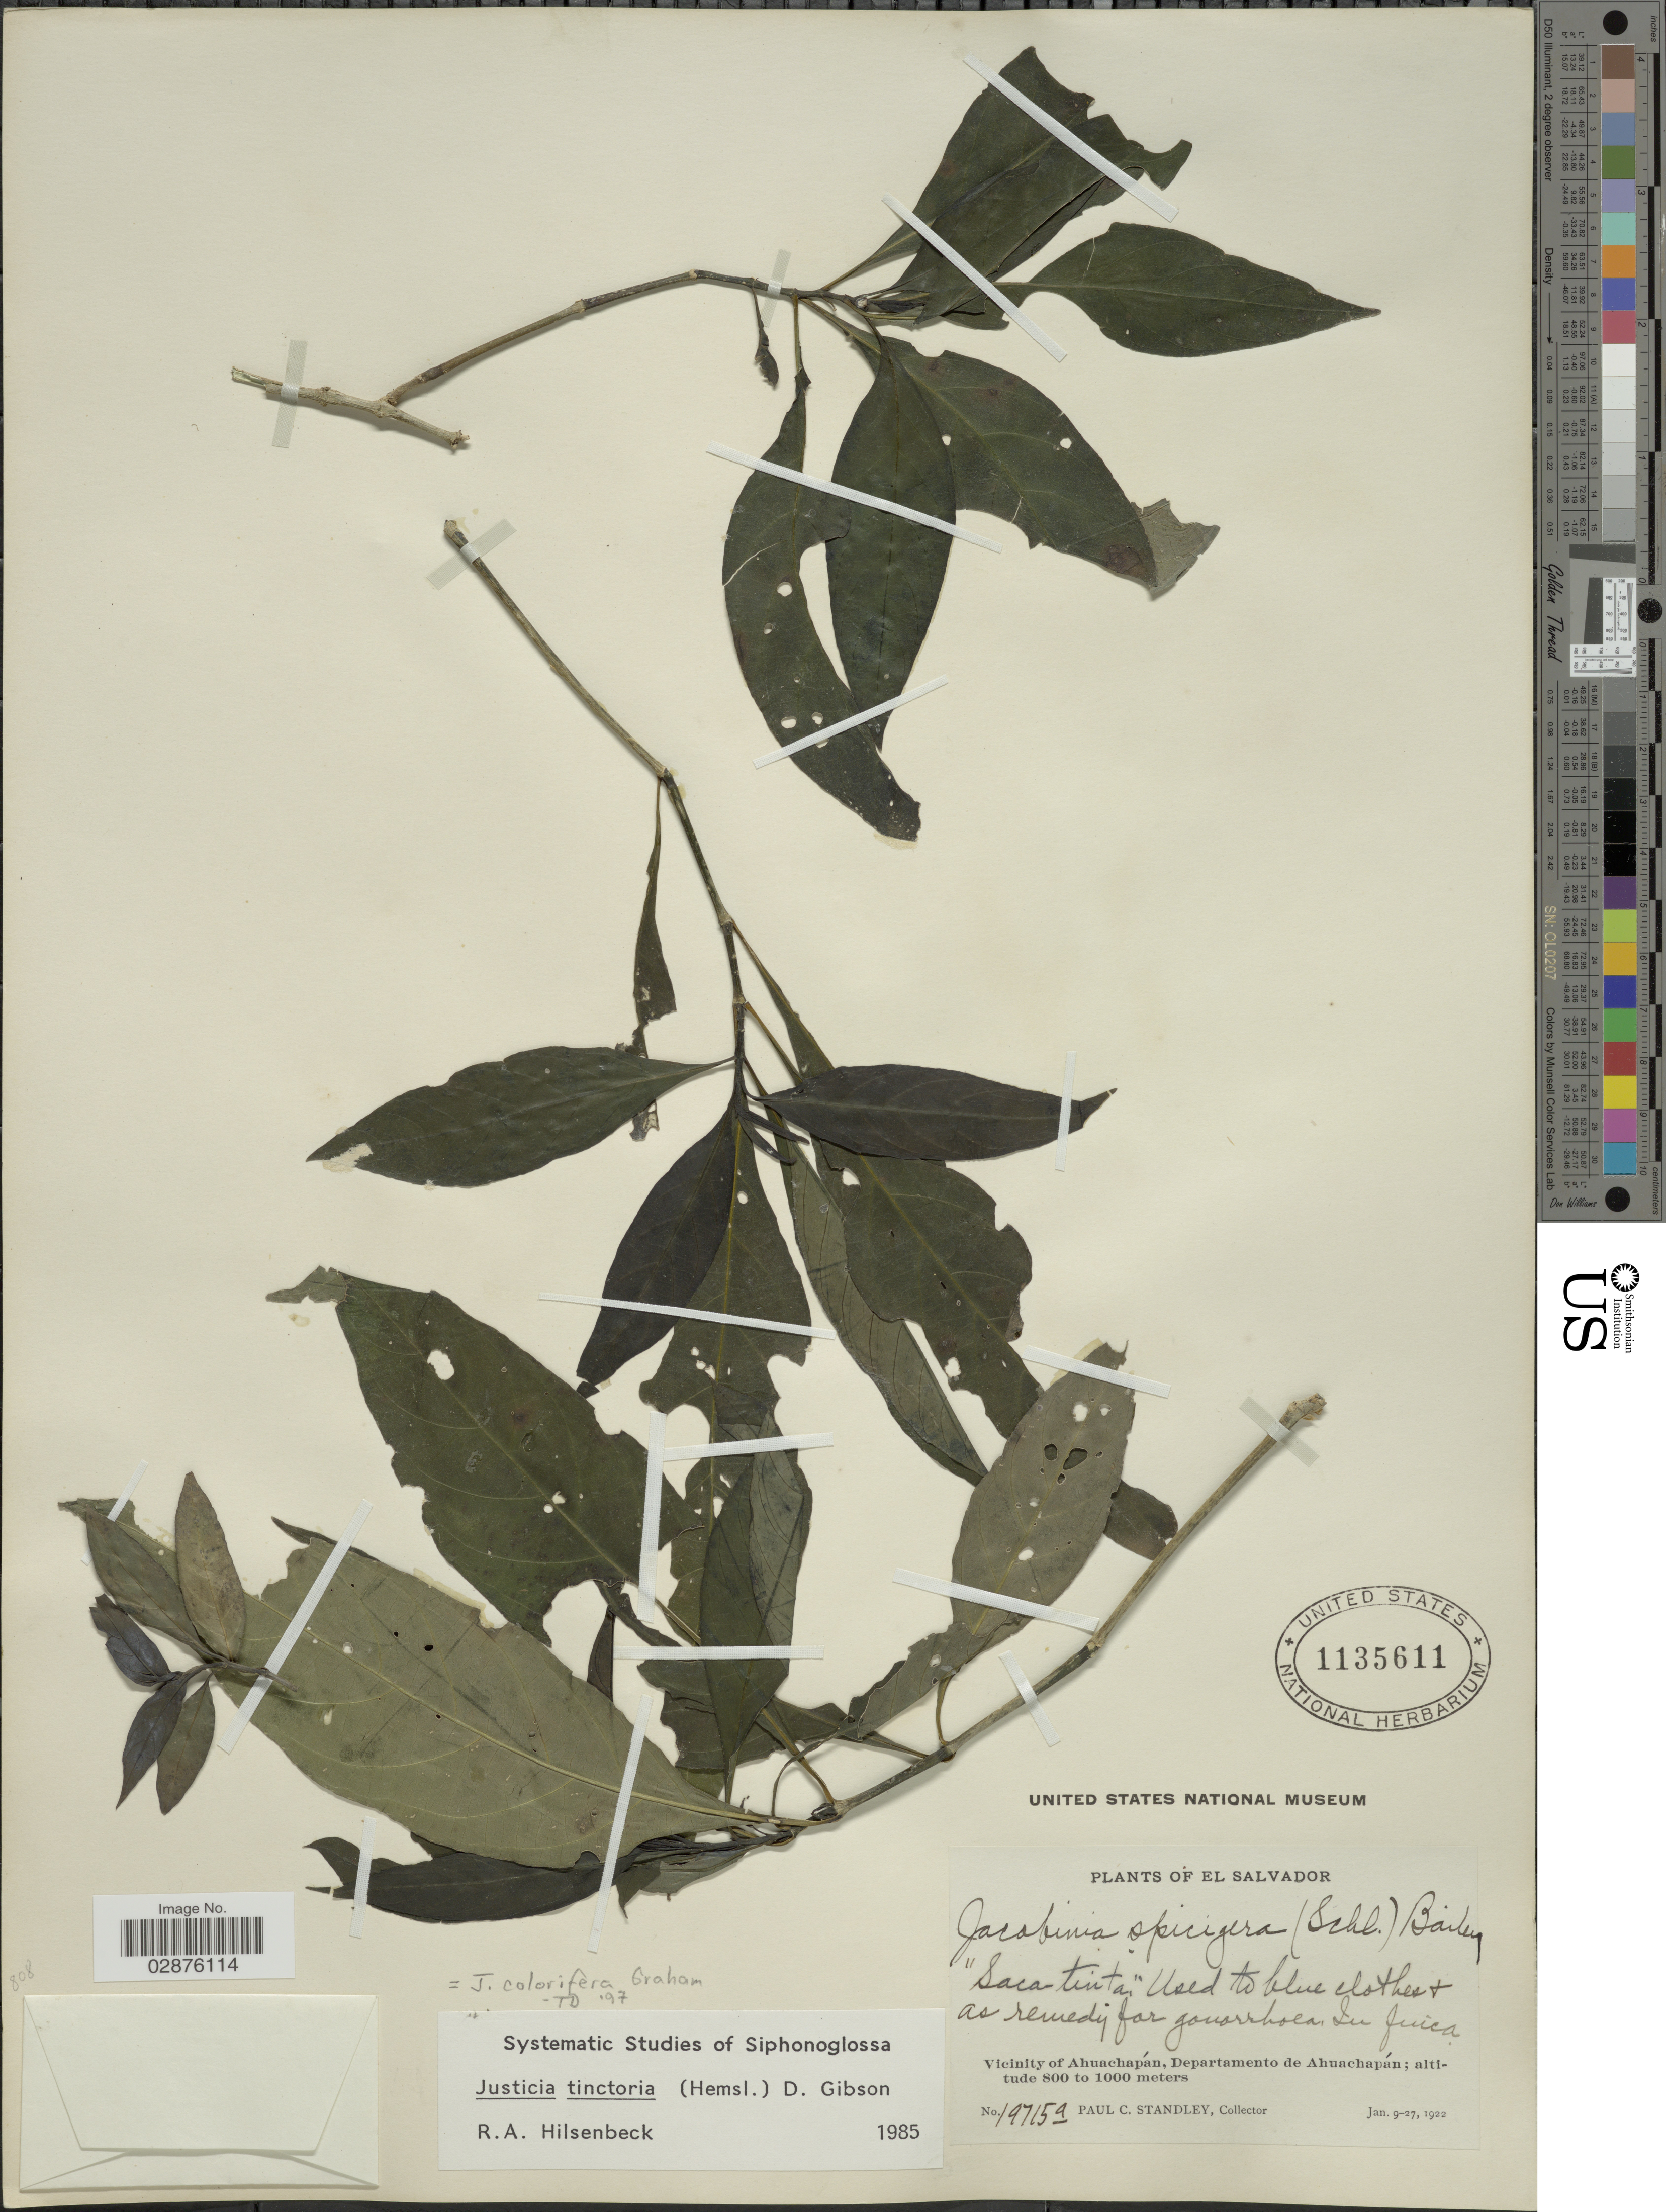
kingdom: Plantae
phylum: Tracheophyta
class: Magnoliopsida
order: Lamiales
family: Acanthaceae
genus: Justicia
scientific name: Justicia colorifera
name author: V.A.W. Graham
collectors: P. C. Standley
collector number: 19715a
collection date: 1922-01-09/1922-01-27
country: El Salvador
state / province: Ahuachapan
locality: Vicinity of Ahuachapán, Departamento de Ahuachapán.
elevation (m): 800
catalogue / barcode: US 1135611